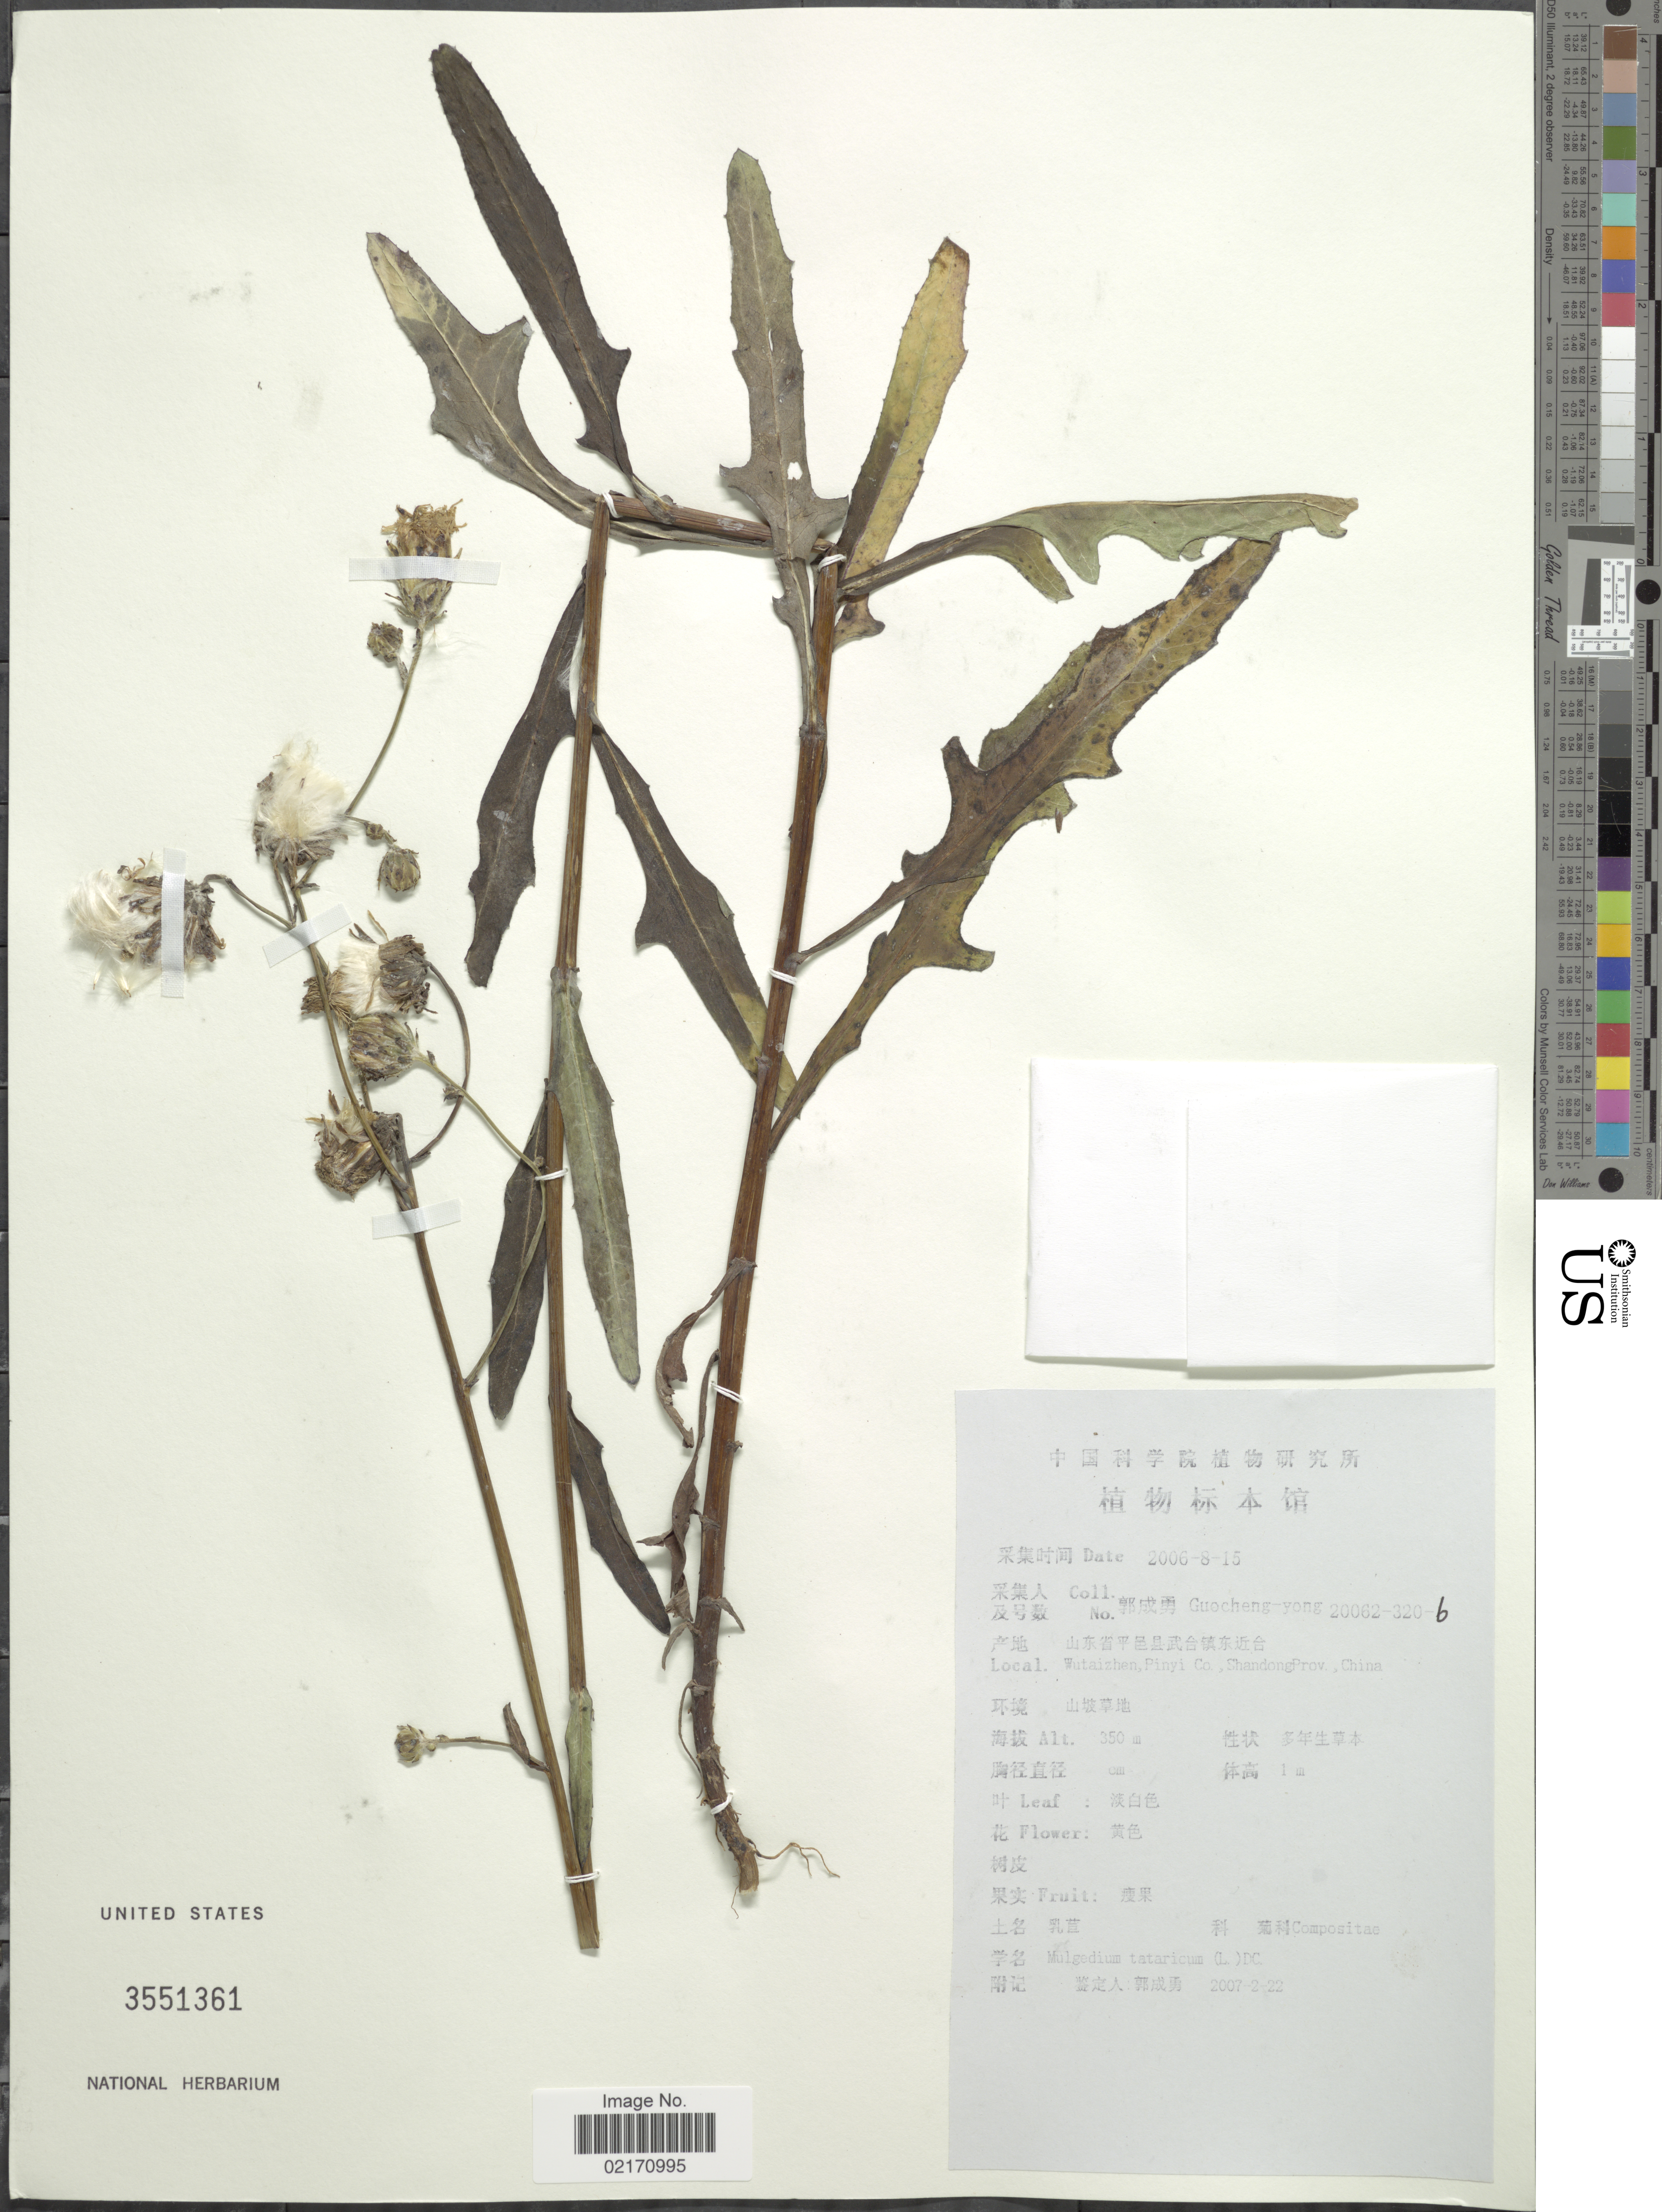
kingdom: Plantae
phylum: Tracheophyta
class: Magnoliopsida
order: Asterales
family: Asteraceae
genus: Mulgedium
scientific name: Mulgedium tataricum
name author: (L.) DC.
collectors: Guo cheng-yong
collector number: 20062-320-6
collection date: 2006-08-15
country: China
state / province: Shandong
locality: Wutaizhen, Pinyi Co., Shandong Prov.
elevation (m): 350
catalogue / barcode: US 3551361